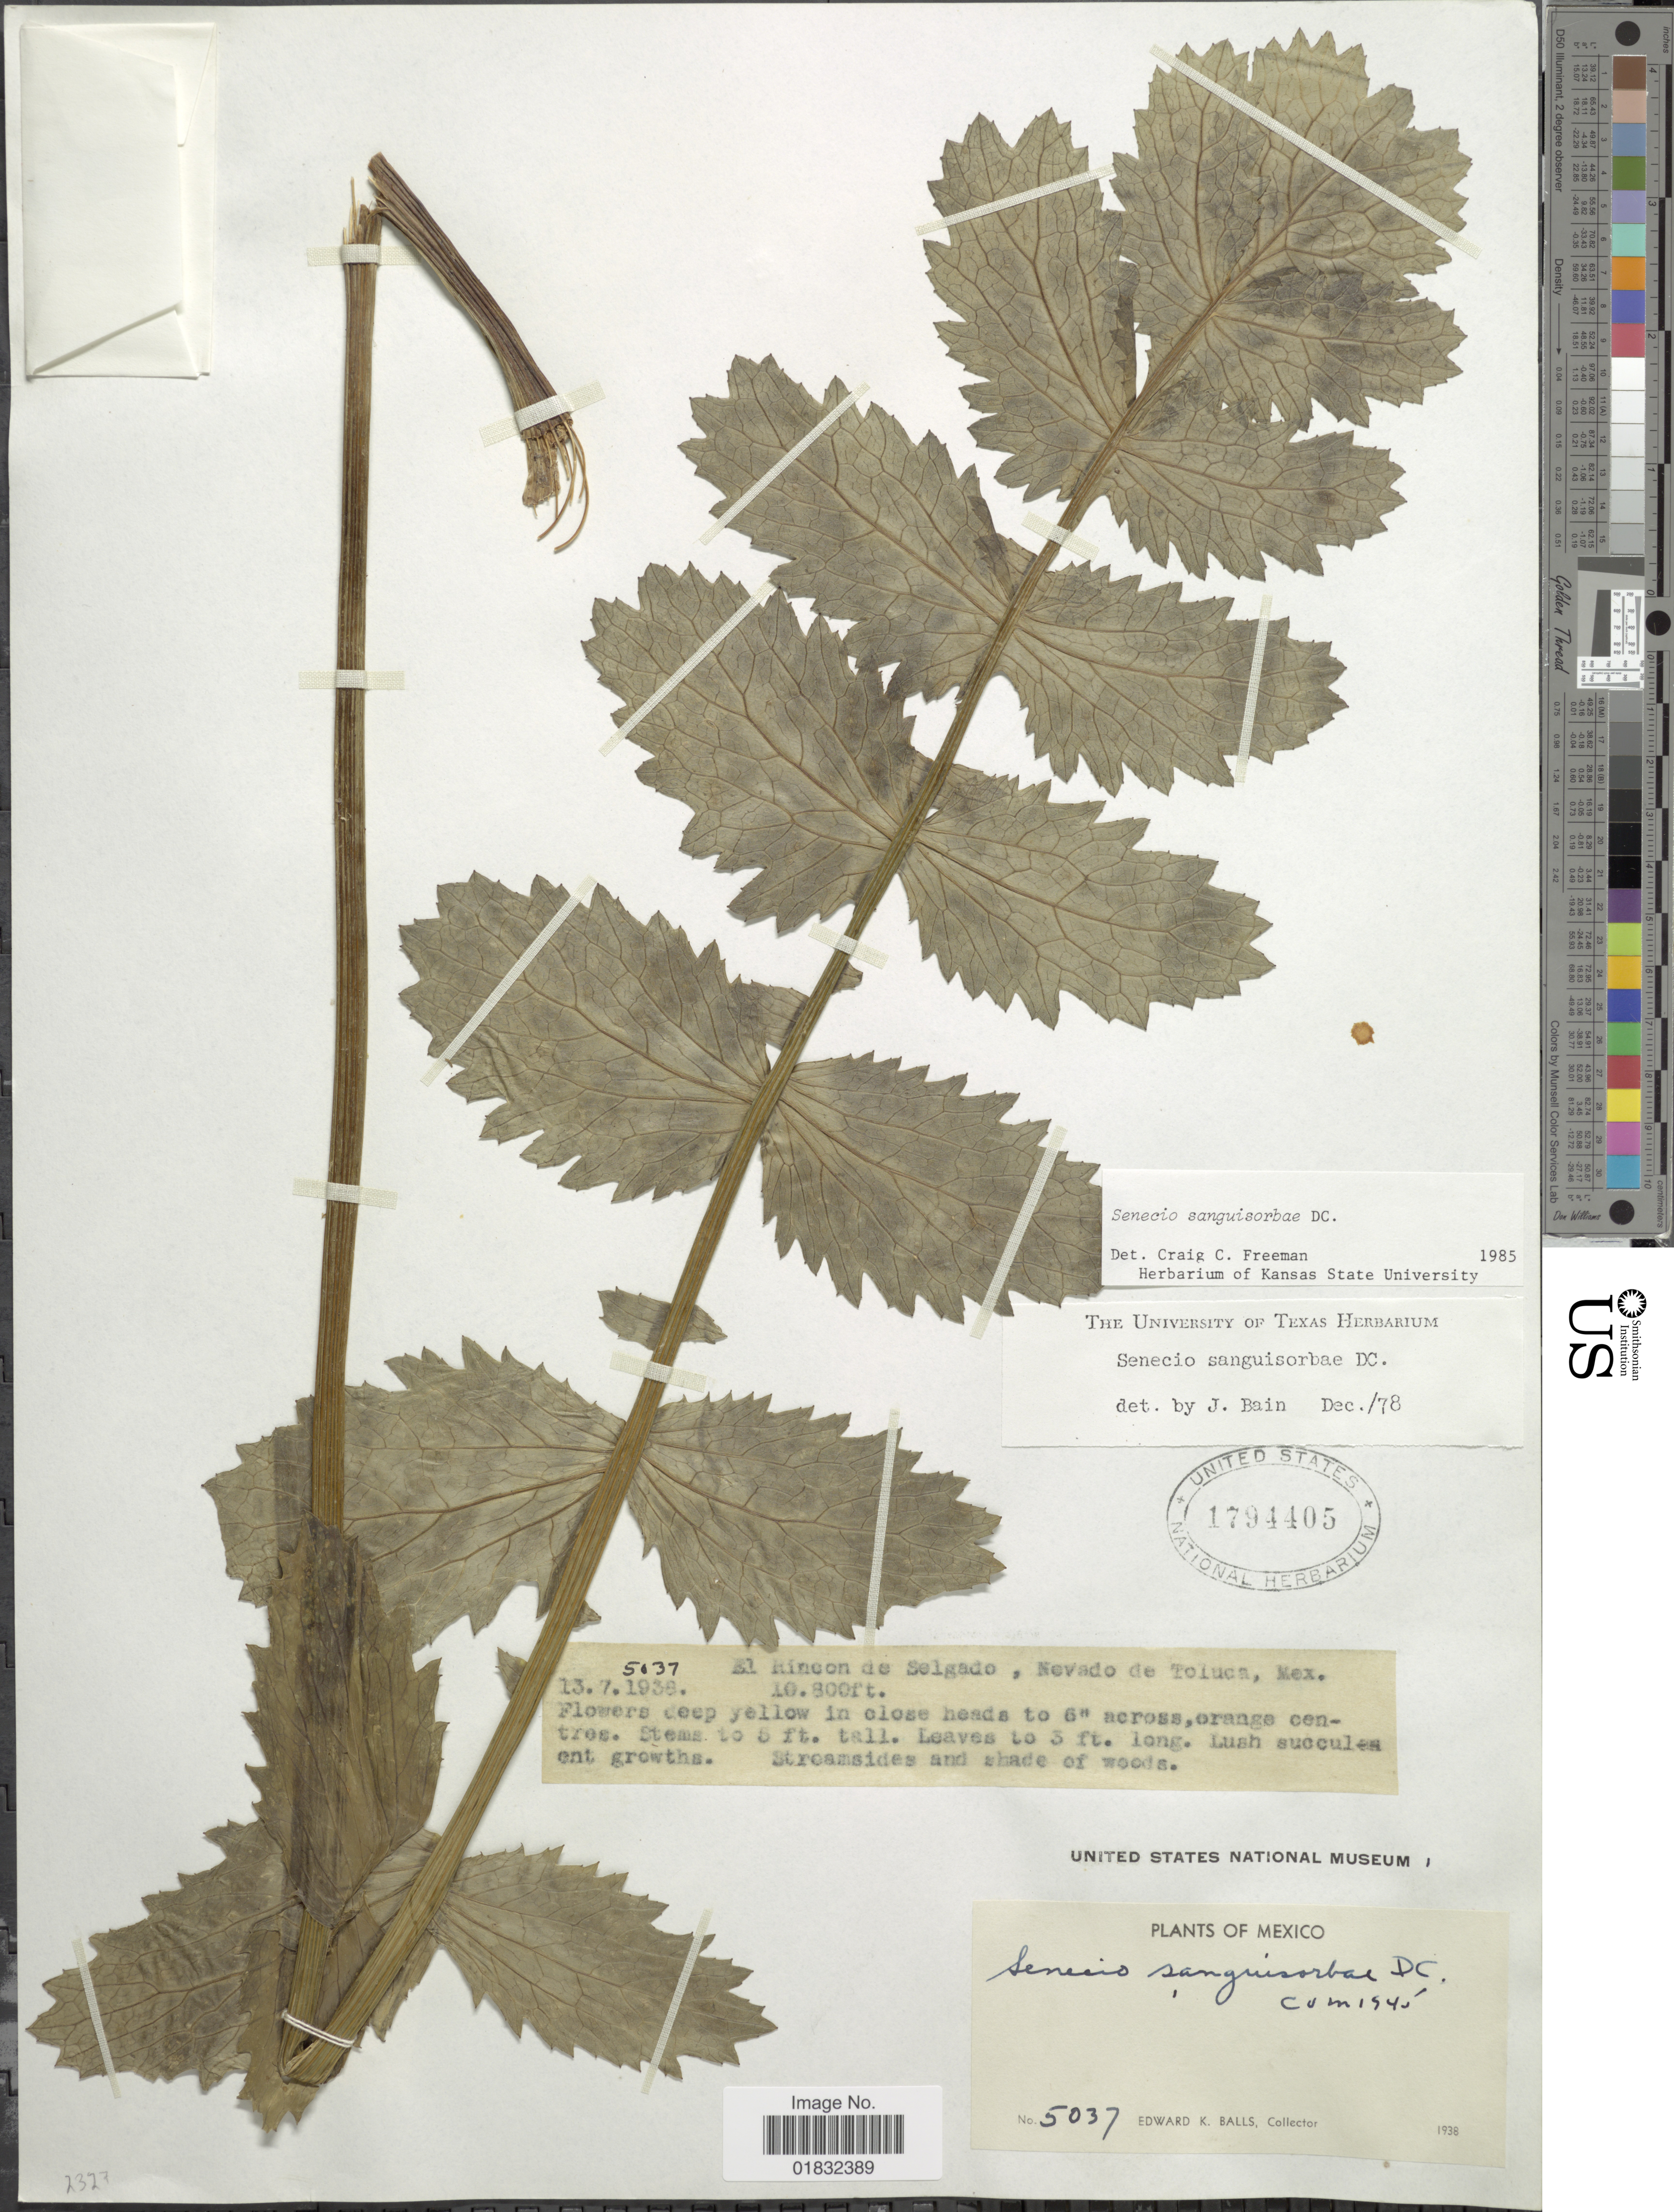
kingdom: Plantae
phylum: Tracheophyta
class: Magnoliopsida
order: Asterales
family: Asteraceae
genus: Packera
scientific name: Packera sanguisorbae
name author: (DC.) C. Jeffrey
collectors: E. K. Balls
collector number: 5037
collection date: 1938-07-13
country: Mexico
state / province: México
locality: El Rincon Selgado, Nevado de Toluca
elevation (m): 3292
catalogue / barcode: US 1794405